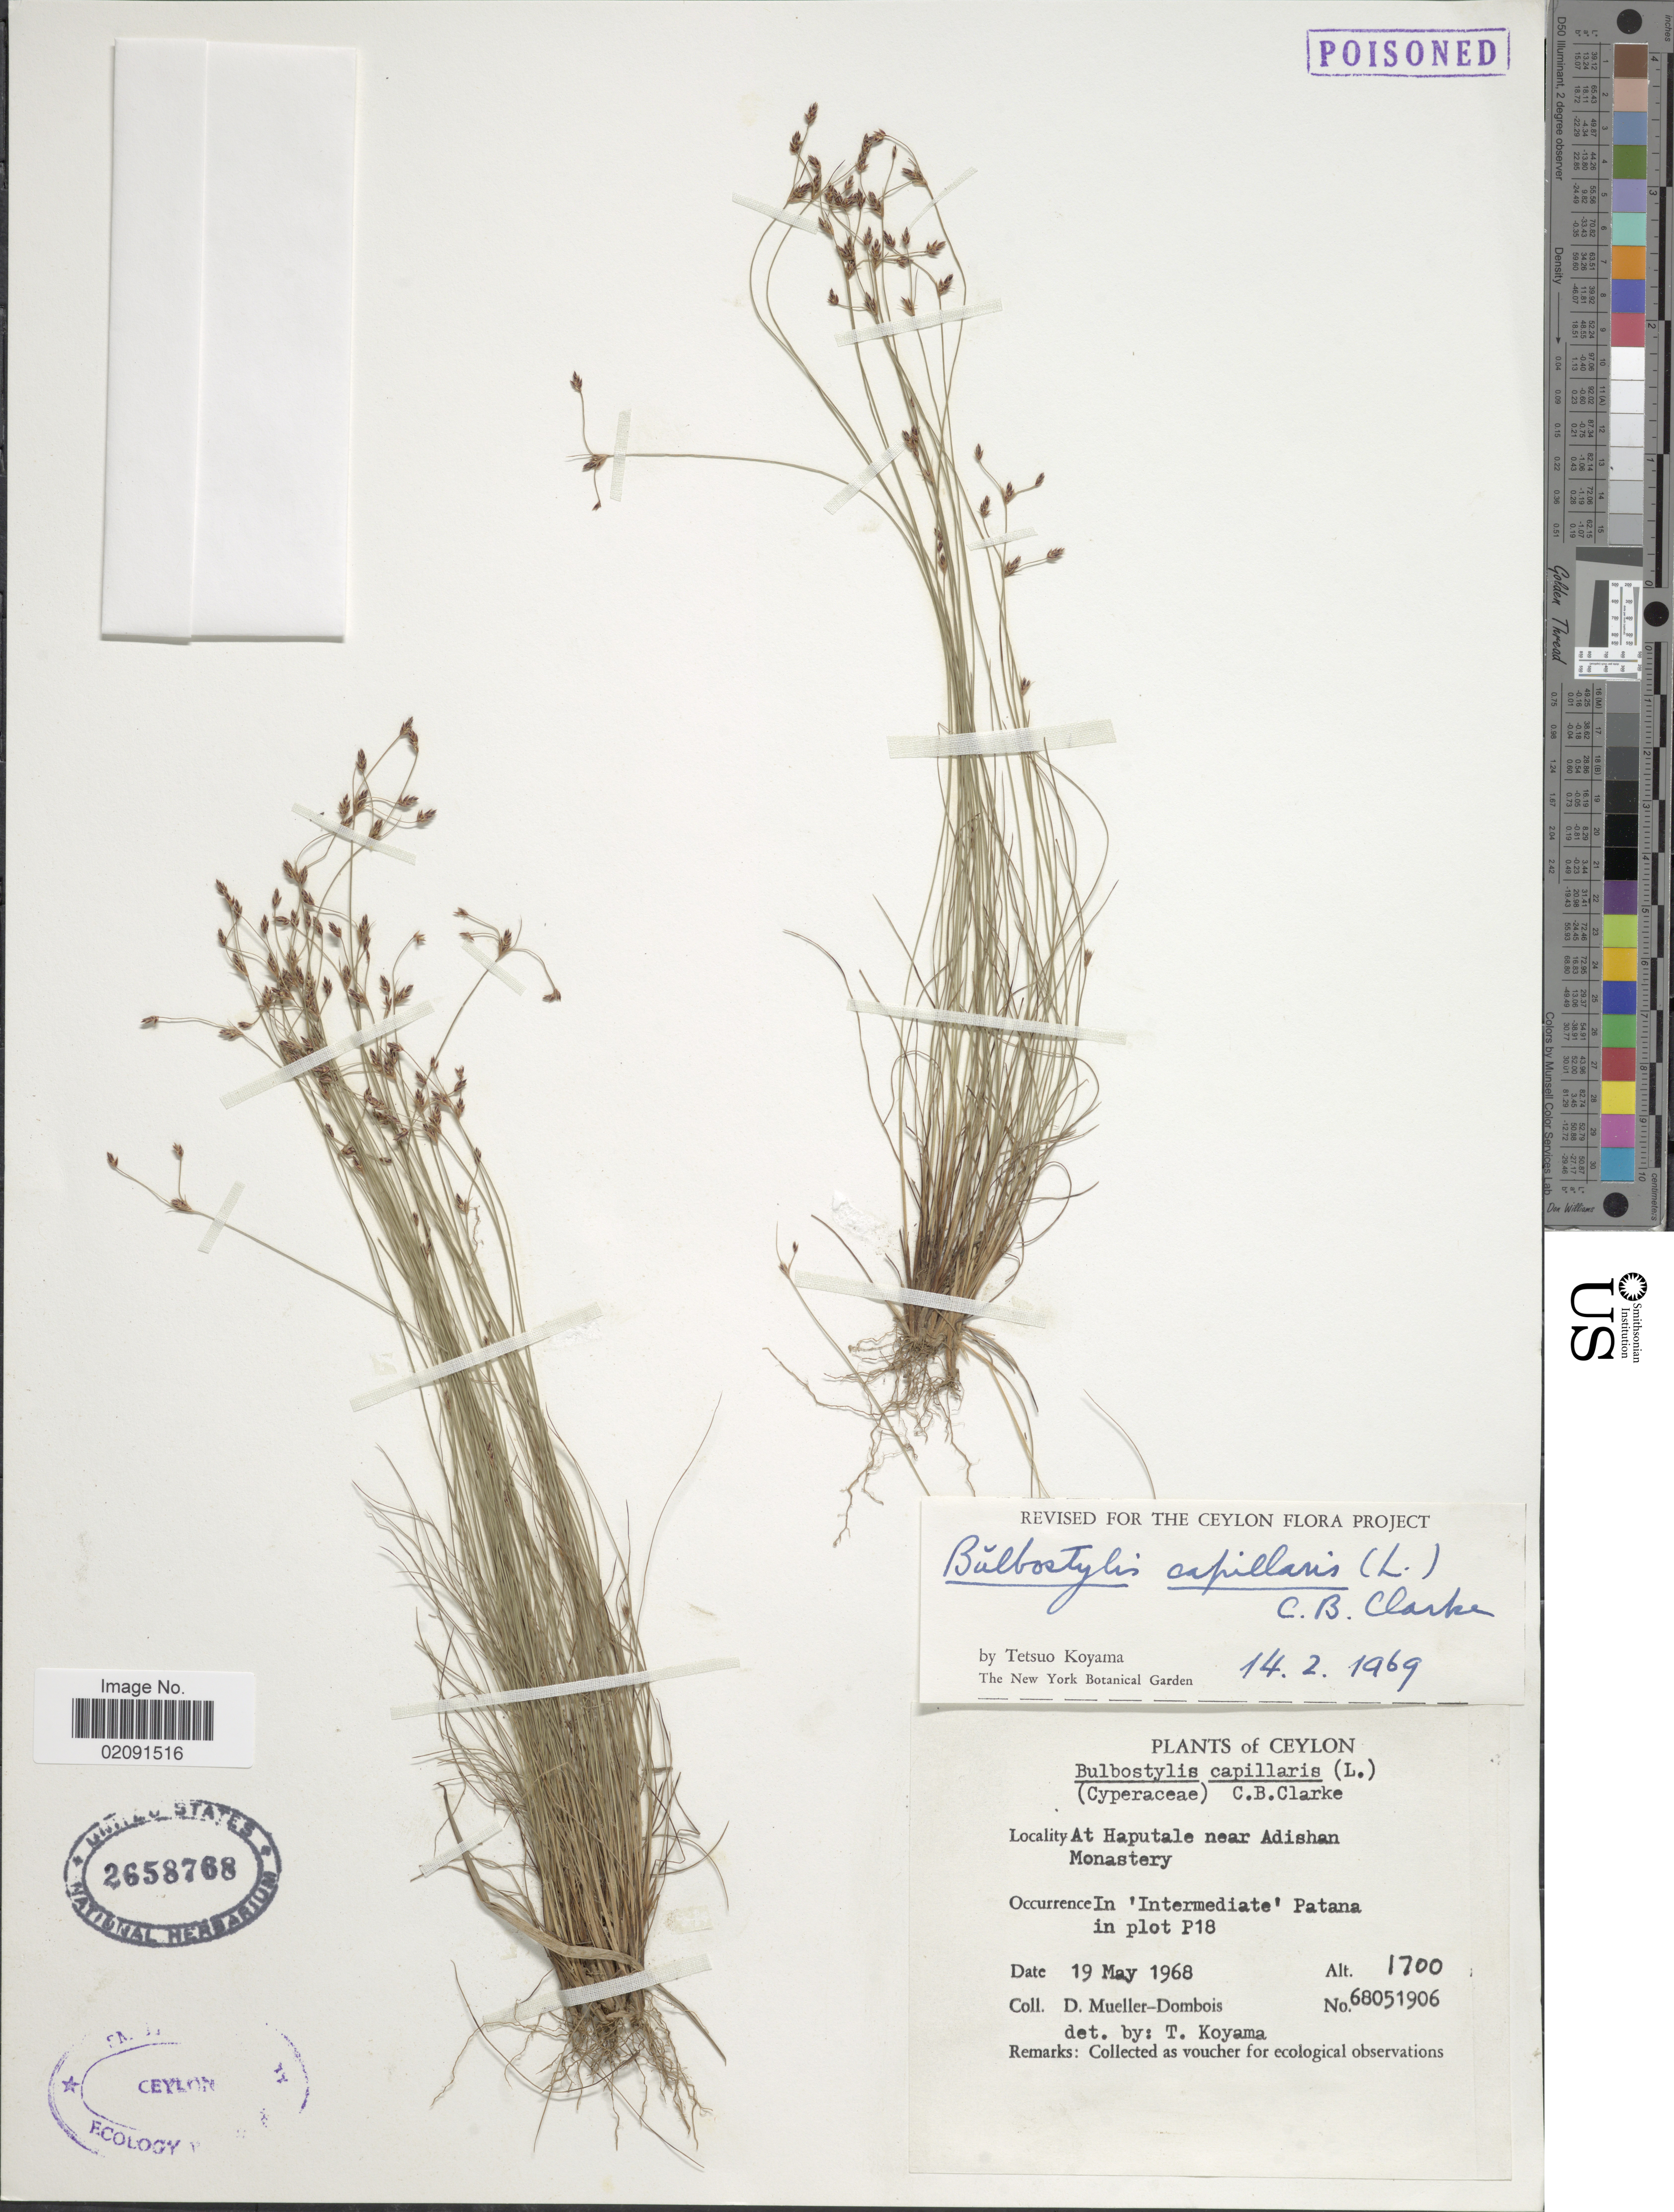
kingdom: Plantae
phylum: Tracheophyta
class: Liliopsida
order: Poales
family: Cyperaceae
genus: Bulbostylis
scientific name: Bulbostylis densa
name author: (Wall.) Hand.-Mazz.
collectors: D. Mueller-Dombois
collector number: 68051906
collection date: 1968-05-19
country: Sri Lanka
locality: Ceylon, at Haputale near Adishan Monastery, in 'Intermediate'Patana in plot P18.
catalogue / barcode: US 2658768